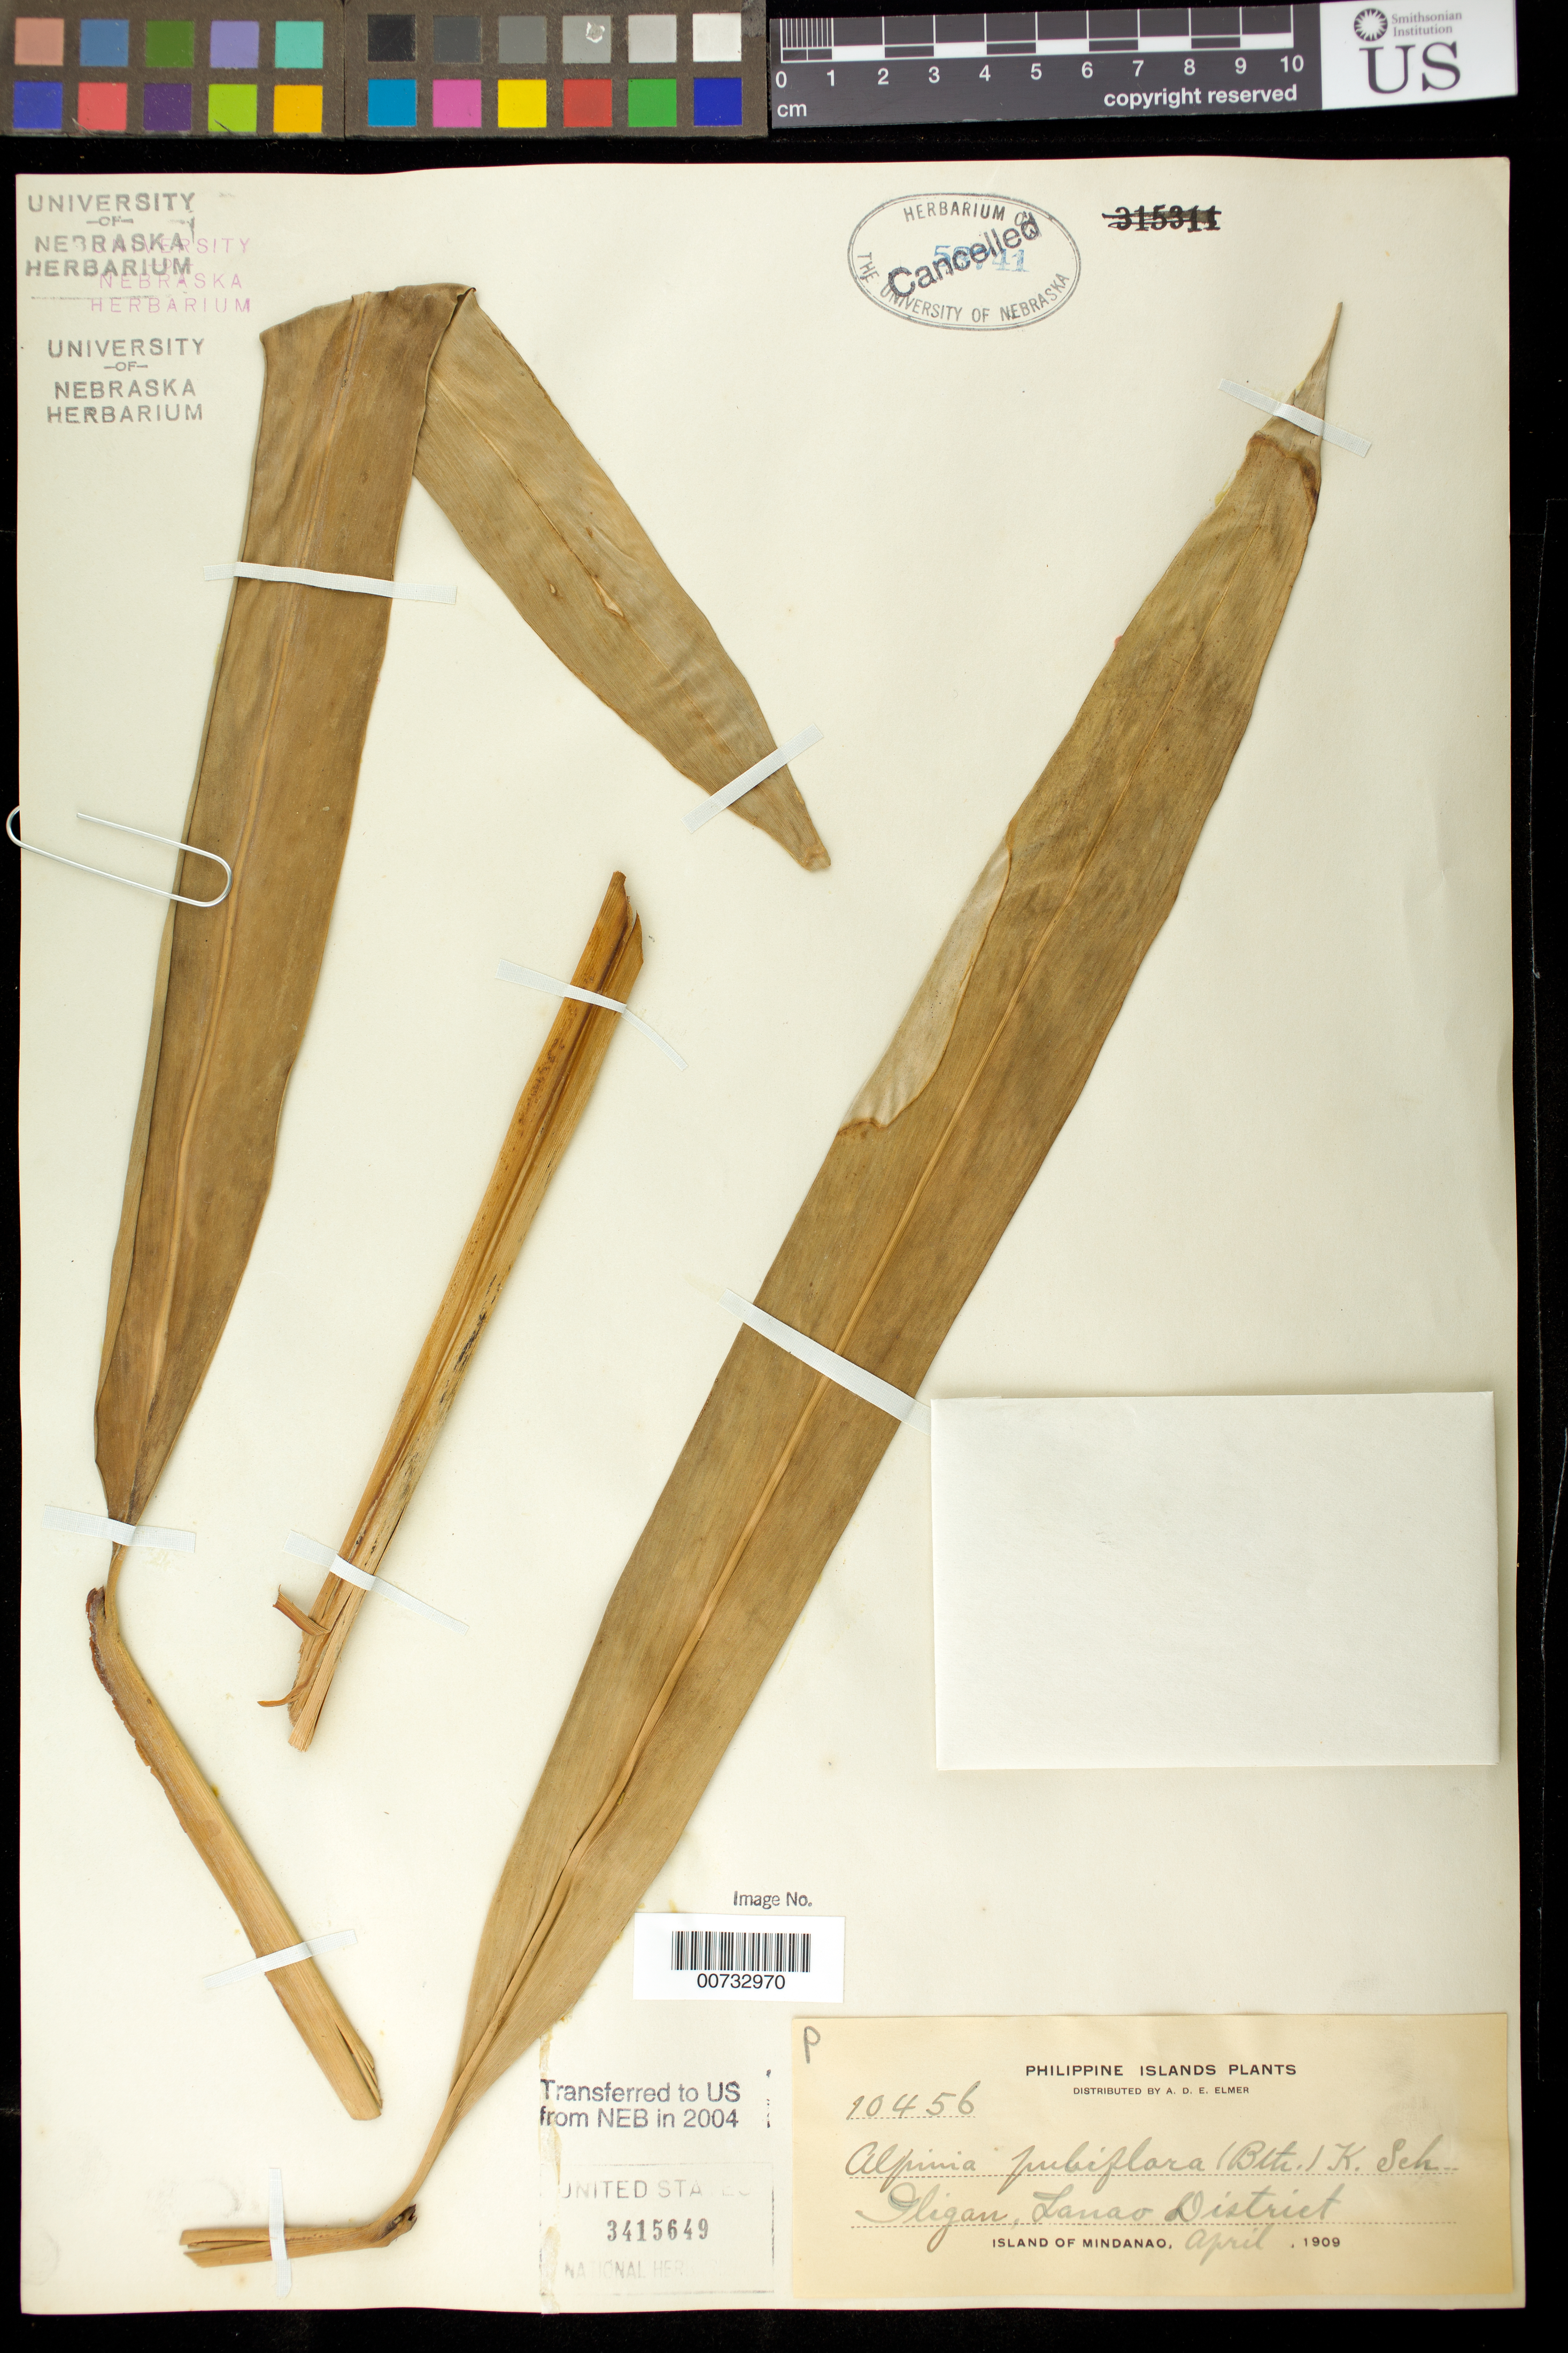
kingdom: Plantae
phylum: Tracheophyta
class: Liliopsida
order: Zingiberales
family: Zingiberaceae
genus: Alpinia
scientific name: Alpinia pubiflora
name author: (Benth.) K. Schum.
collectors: A. D. E. Elmer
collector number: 10456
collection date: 1909-04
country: Philippines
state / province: Cagayan Valley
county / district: Isabela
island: Luzon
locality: Iligan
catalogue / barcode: US 3415649